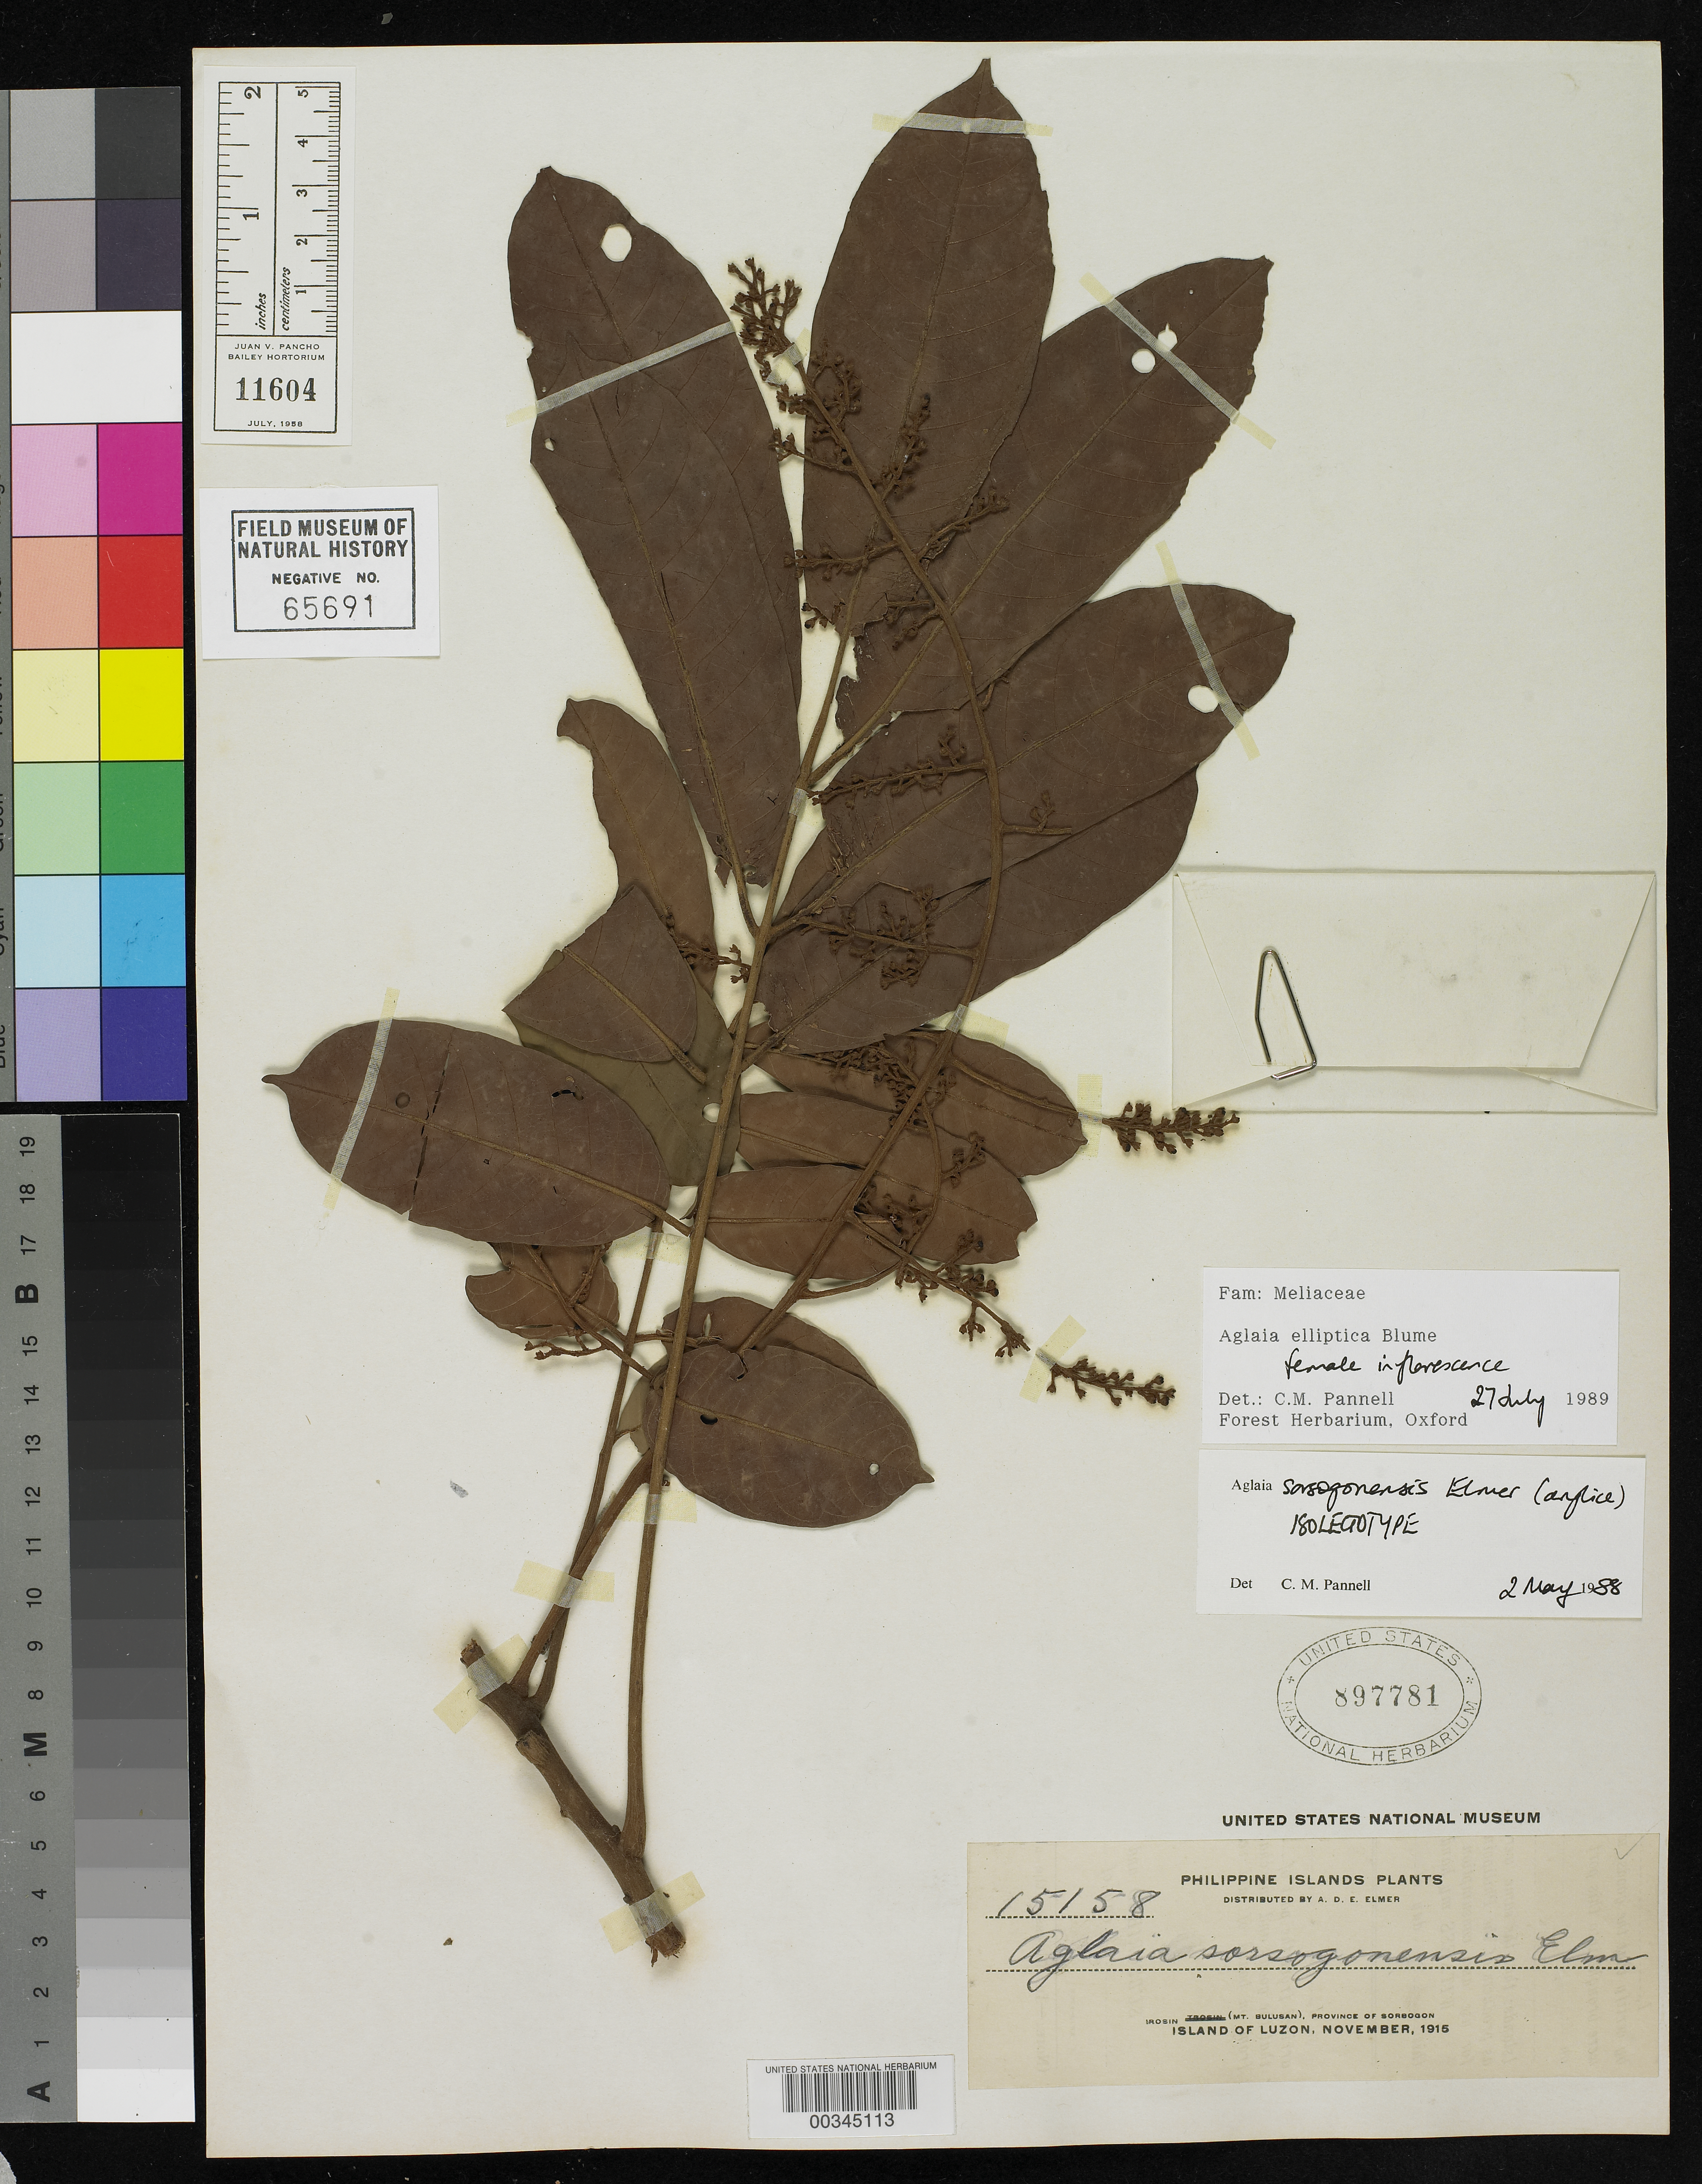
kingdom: Plantae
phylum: Tracheophyta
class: Magnoliopsida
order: Sapindales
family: Meliaceae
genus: Aglaia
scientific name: Aglaia elliptica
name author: Blume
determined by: Pannell, C. M.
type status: Voucher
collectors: A. D. E. Elmer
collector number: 15158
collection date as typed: Nov 1915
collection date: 1915-11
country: Philippines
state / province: Bicol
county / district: Sorsogon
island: Luzon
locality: Irosin (Mt. Bulusan), Province of Sorsogon, Island of Luzon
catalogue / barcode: US 897781